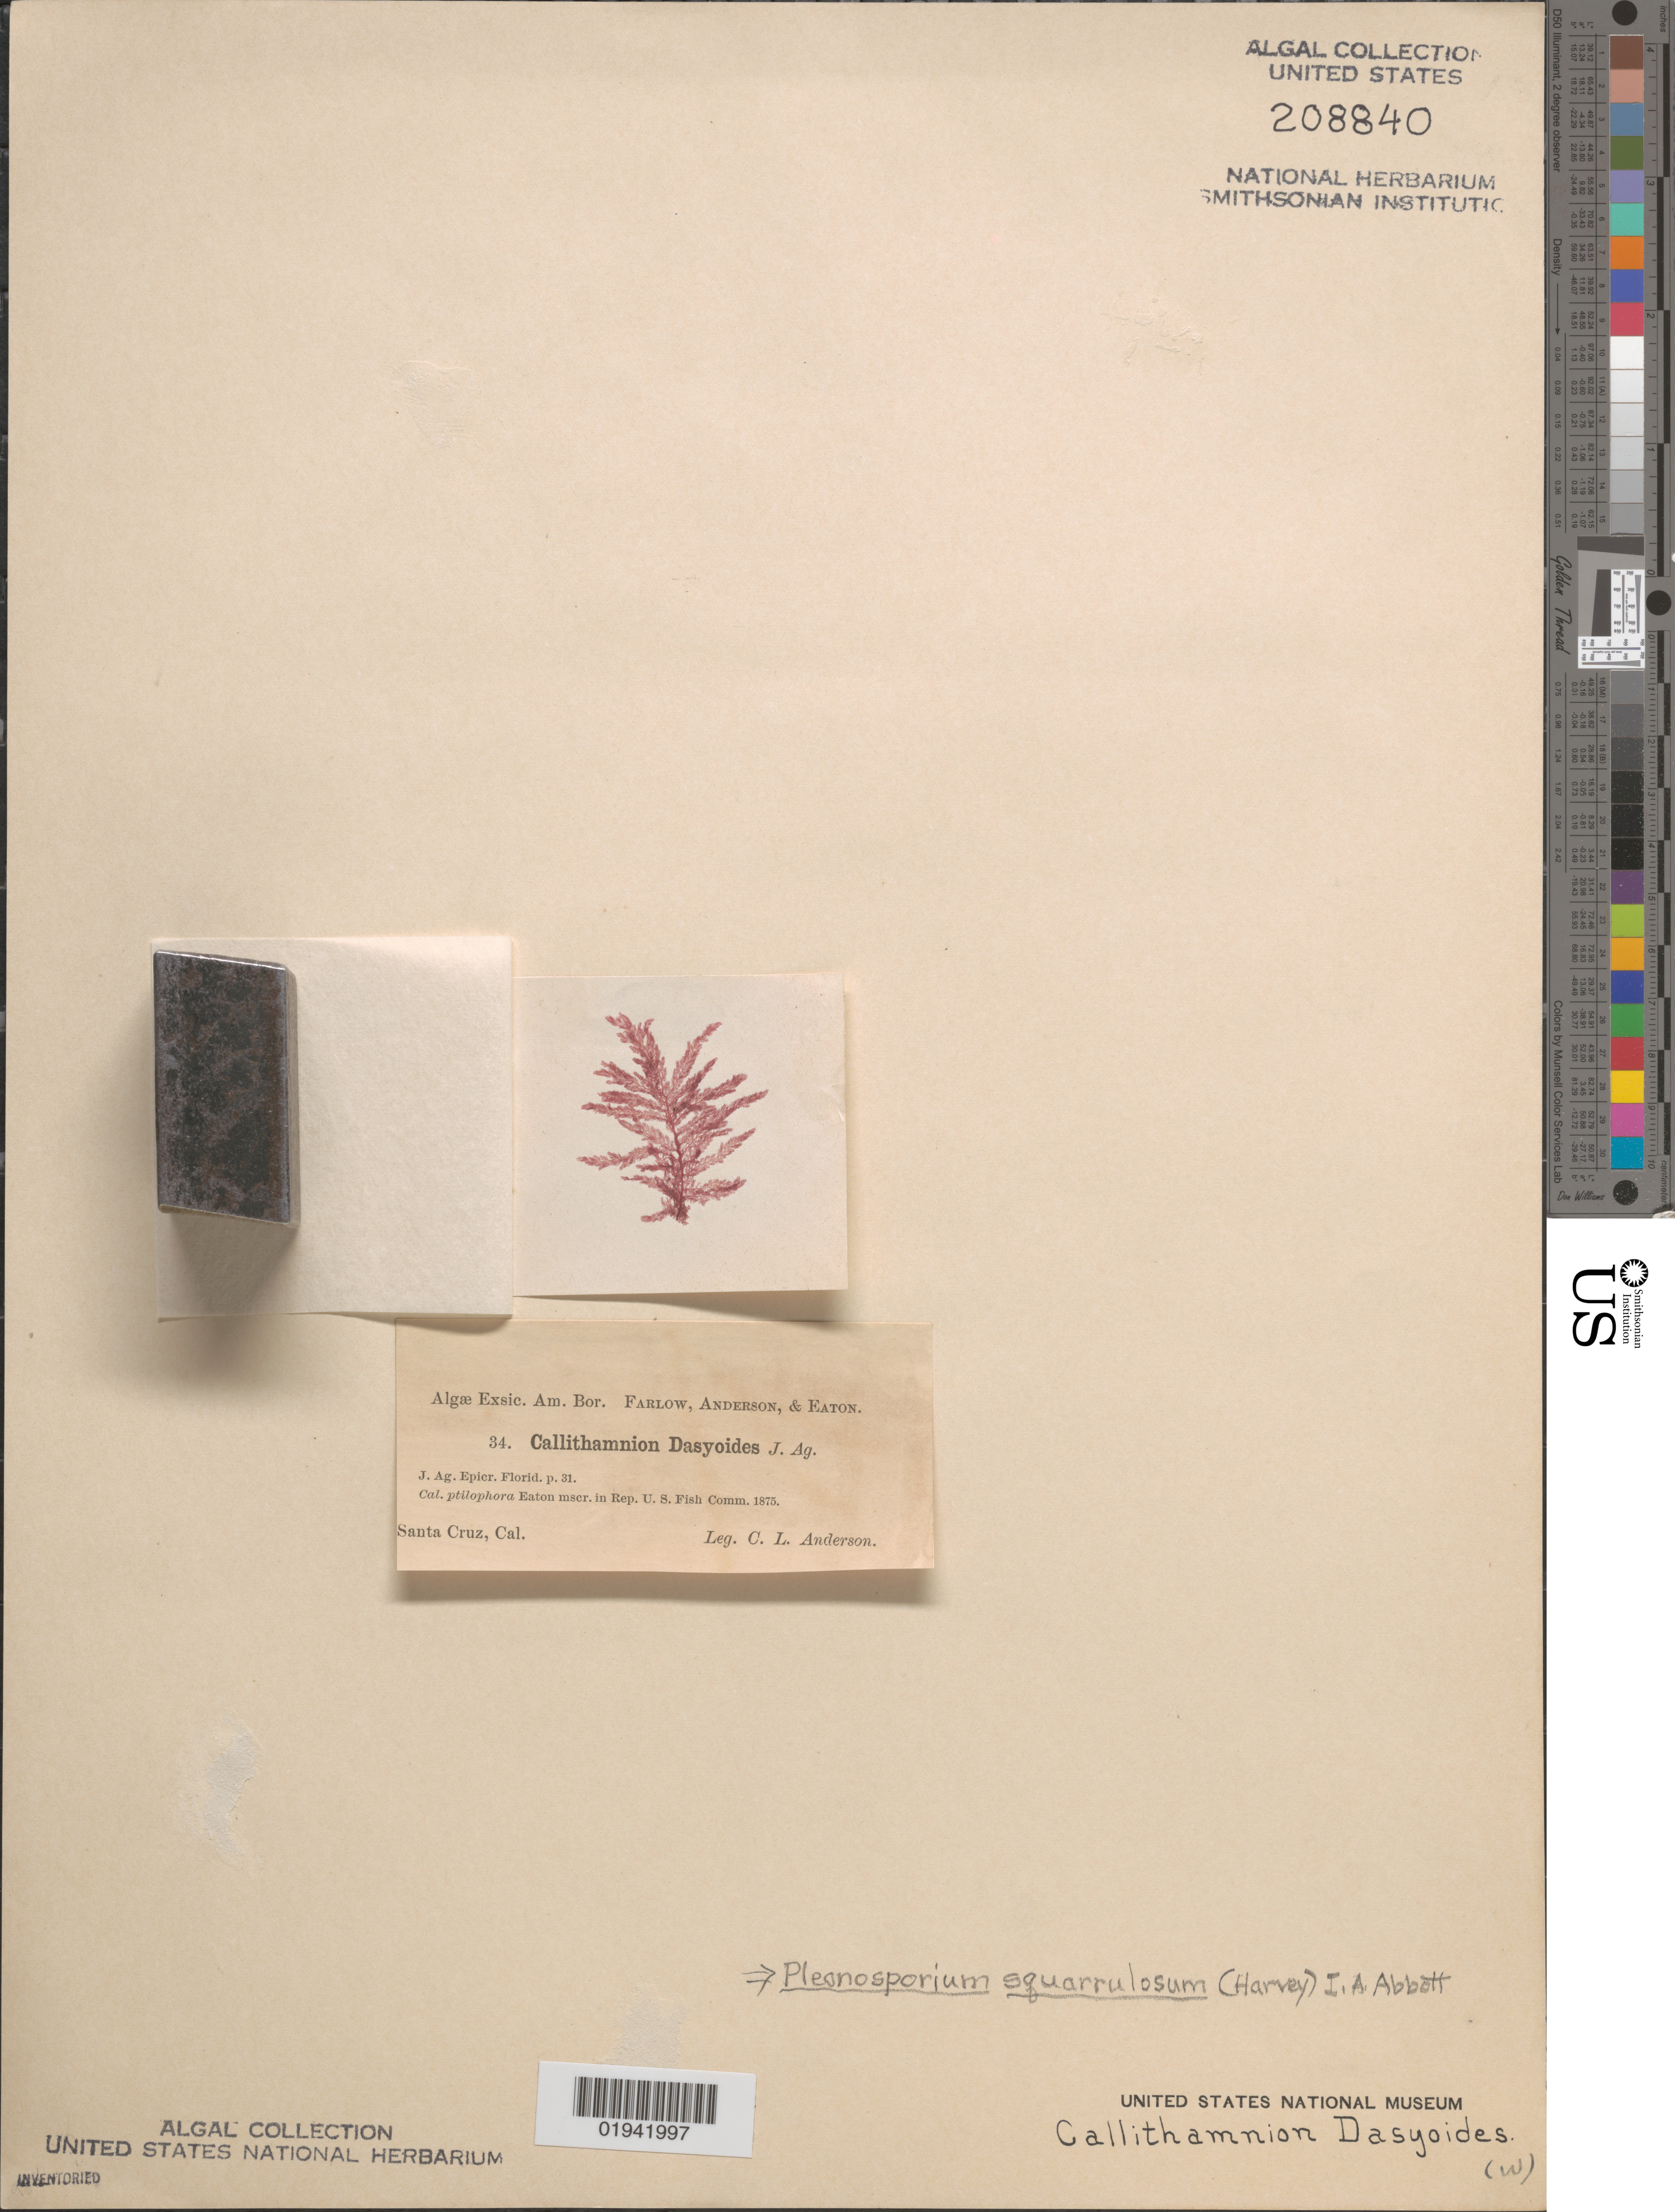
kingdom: Plantae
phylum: Rhodophyta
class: Florideophyceae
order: Ceramiales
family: Wrangeliaceae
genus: Pleonosporium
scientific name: Pleonosporium squarrulosum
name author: (Harv.) I.A. Abbott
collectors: C. L. Anderson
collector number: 34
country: United States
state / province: California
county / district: Santa Cruz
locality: Santa Cruz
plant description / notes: Farlow, Anderson & Eaton, Algae Exsiccatae Americana Borealis, as Callithamnion Dasyoides J. Ag.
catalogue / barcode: US 208840